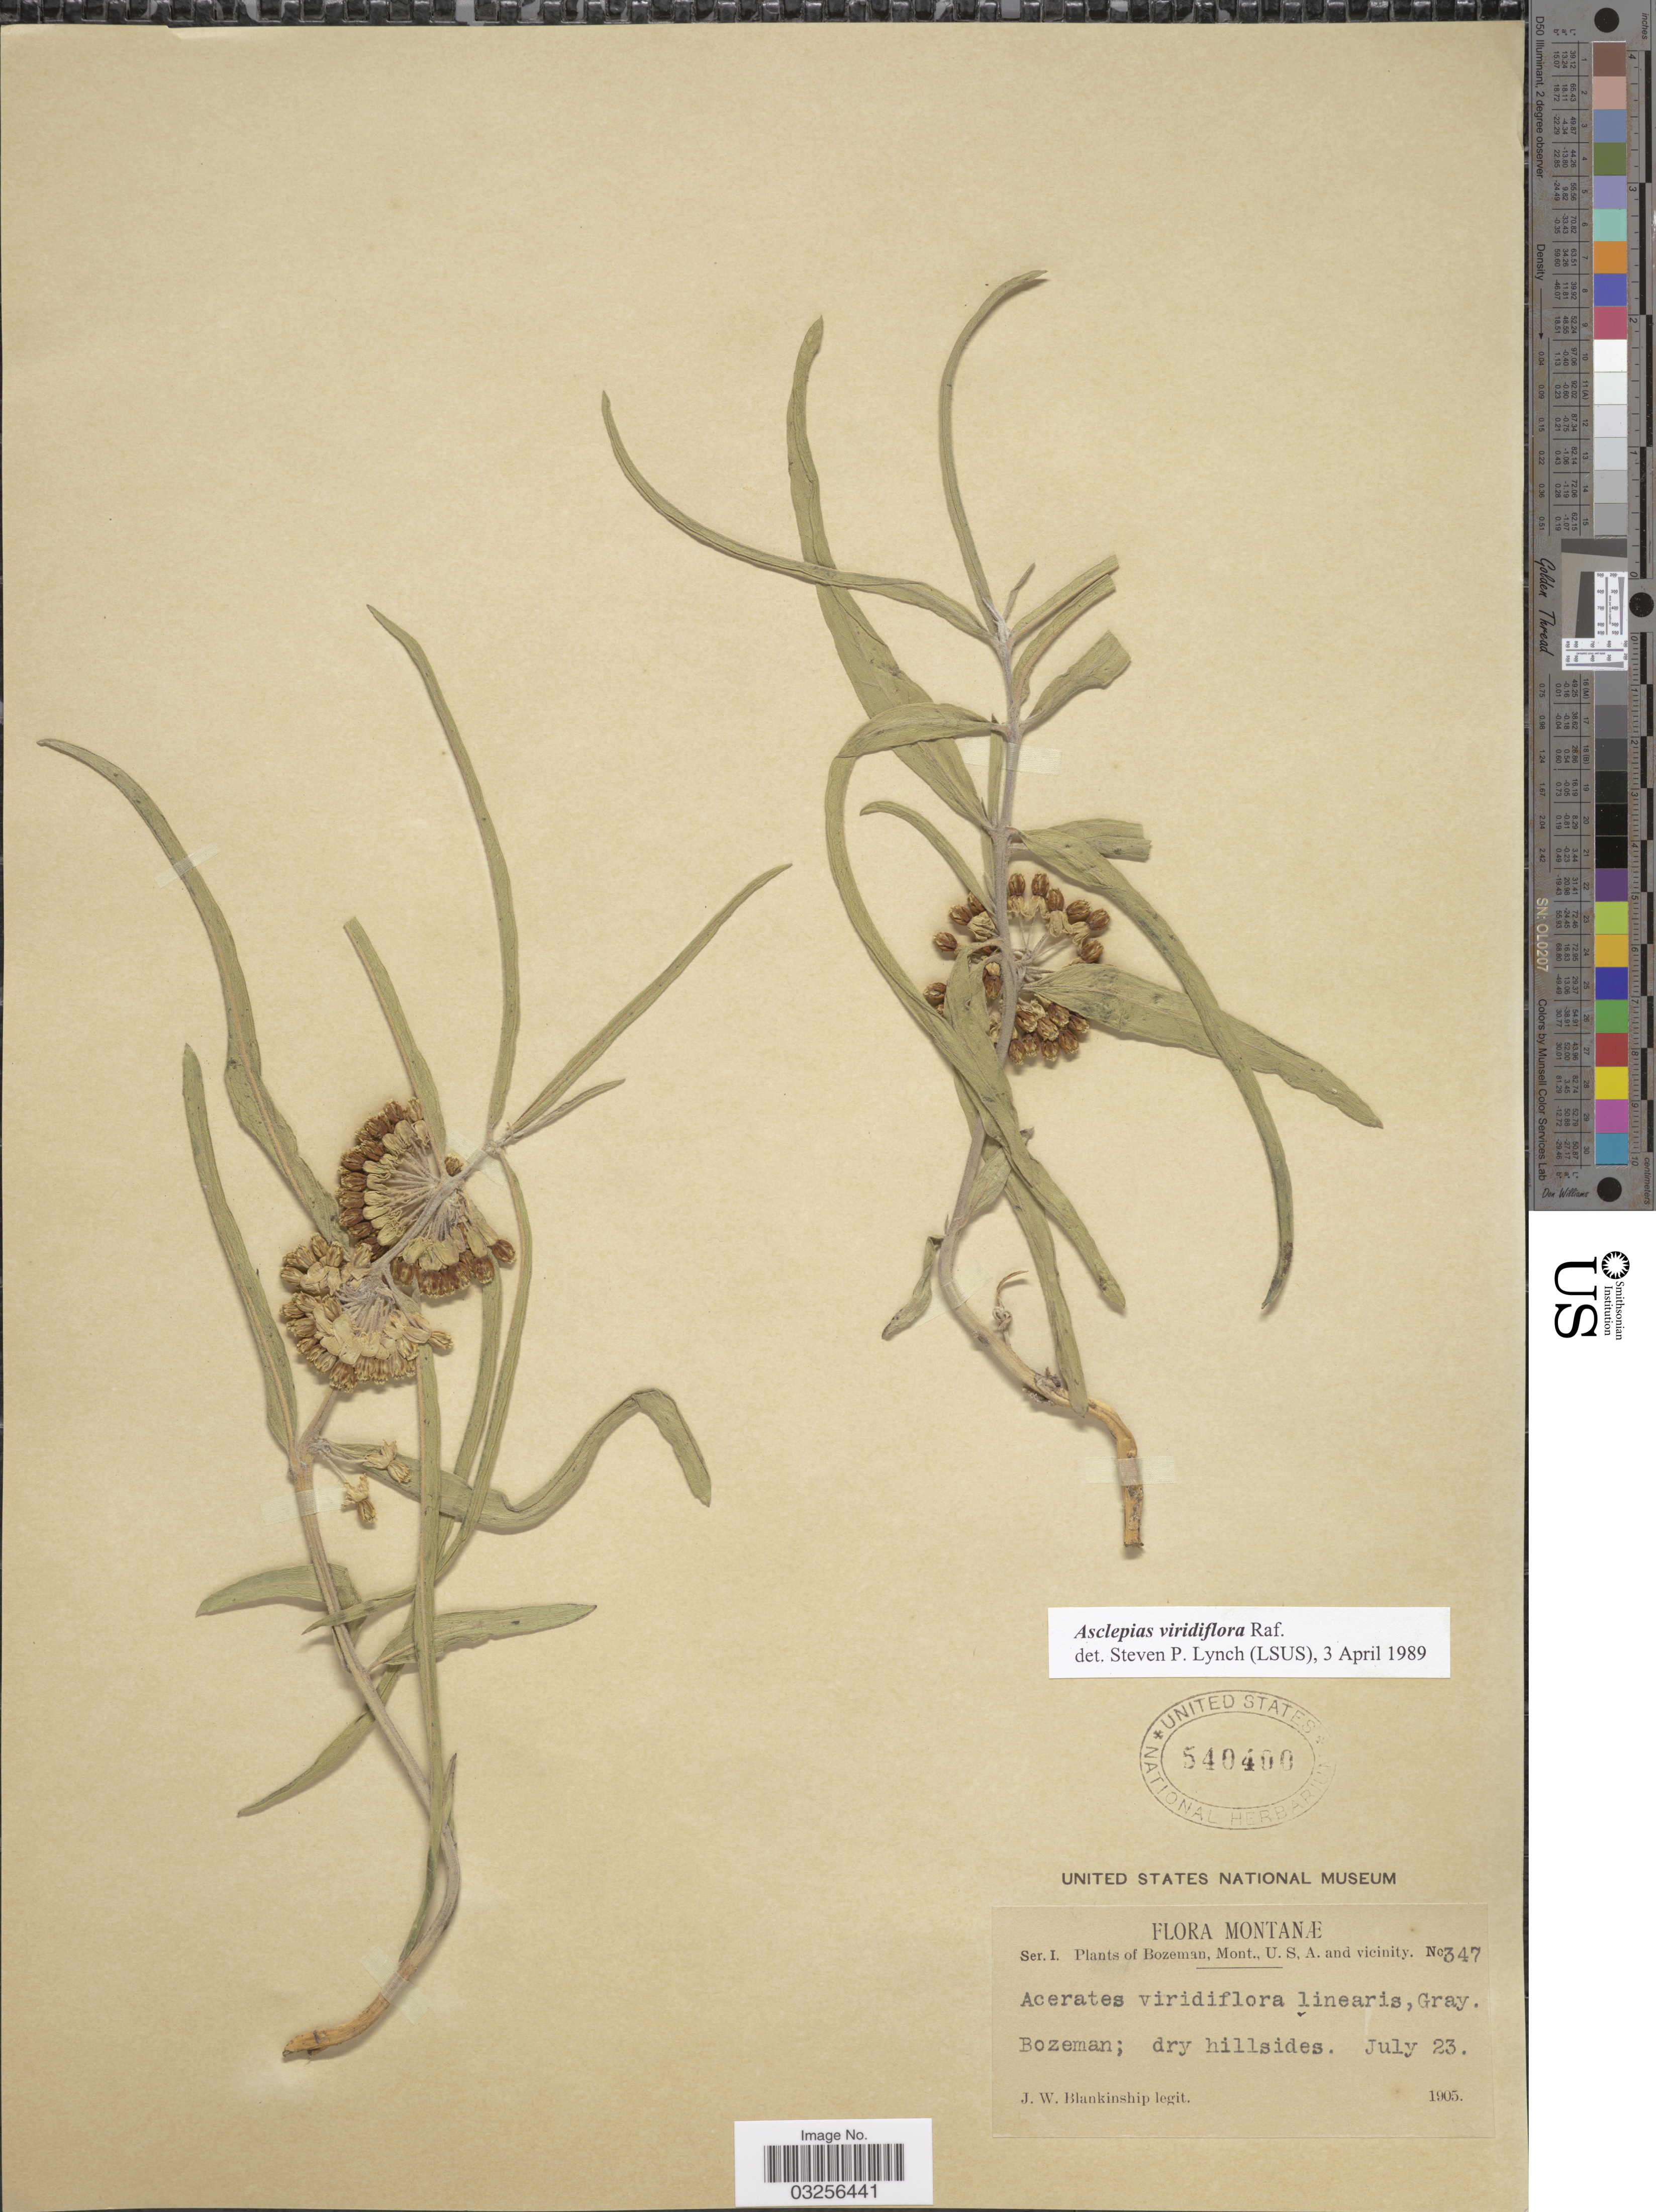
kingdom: Plantae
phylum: Tracheophyta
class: Magnoliopsida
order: Gentianales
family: Apocynaceae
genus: Asclepias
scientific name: Asclepias viridiflora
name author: Raf.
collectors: J. W. Blankinship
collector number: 347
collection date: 1905-07-23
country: United States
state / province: Montana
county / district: Gallatin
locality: Bozeman.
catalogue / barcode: US 540400